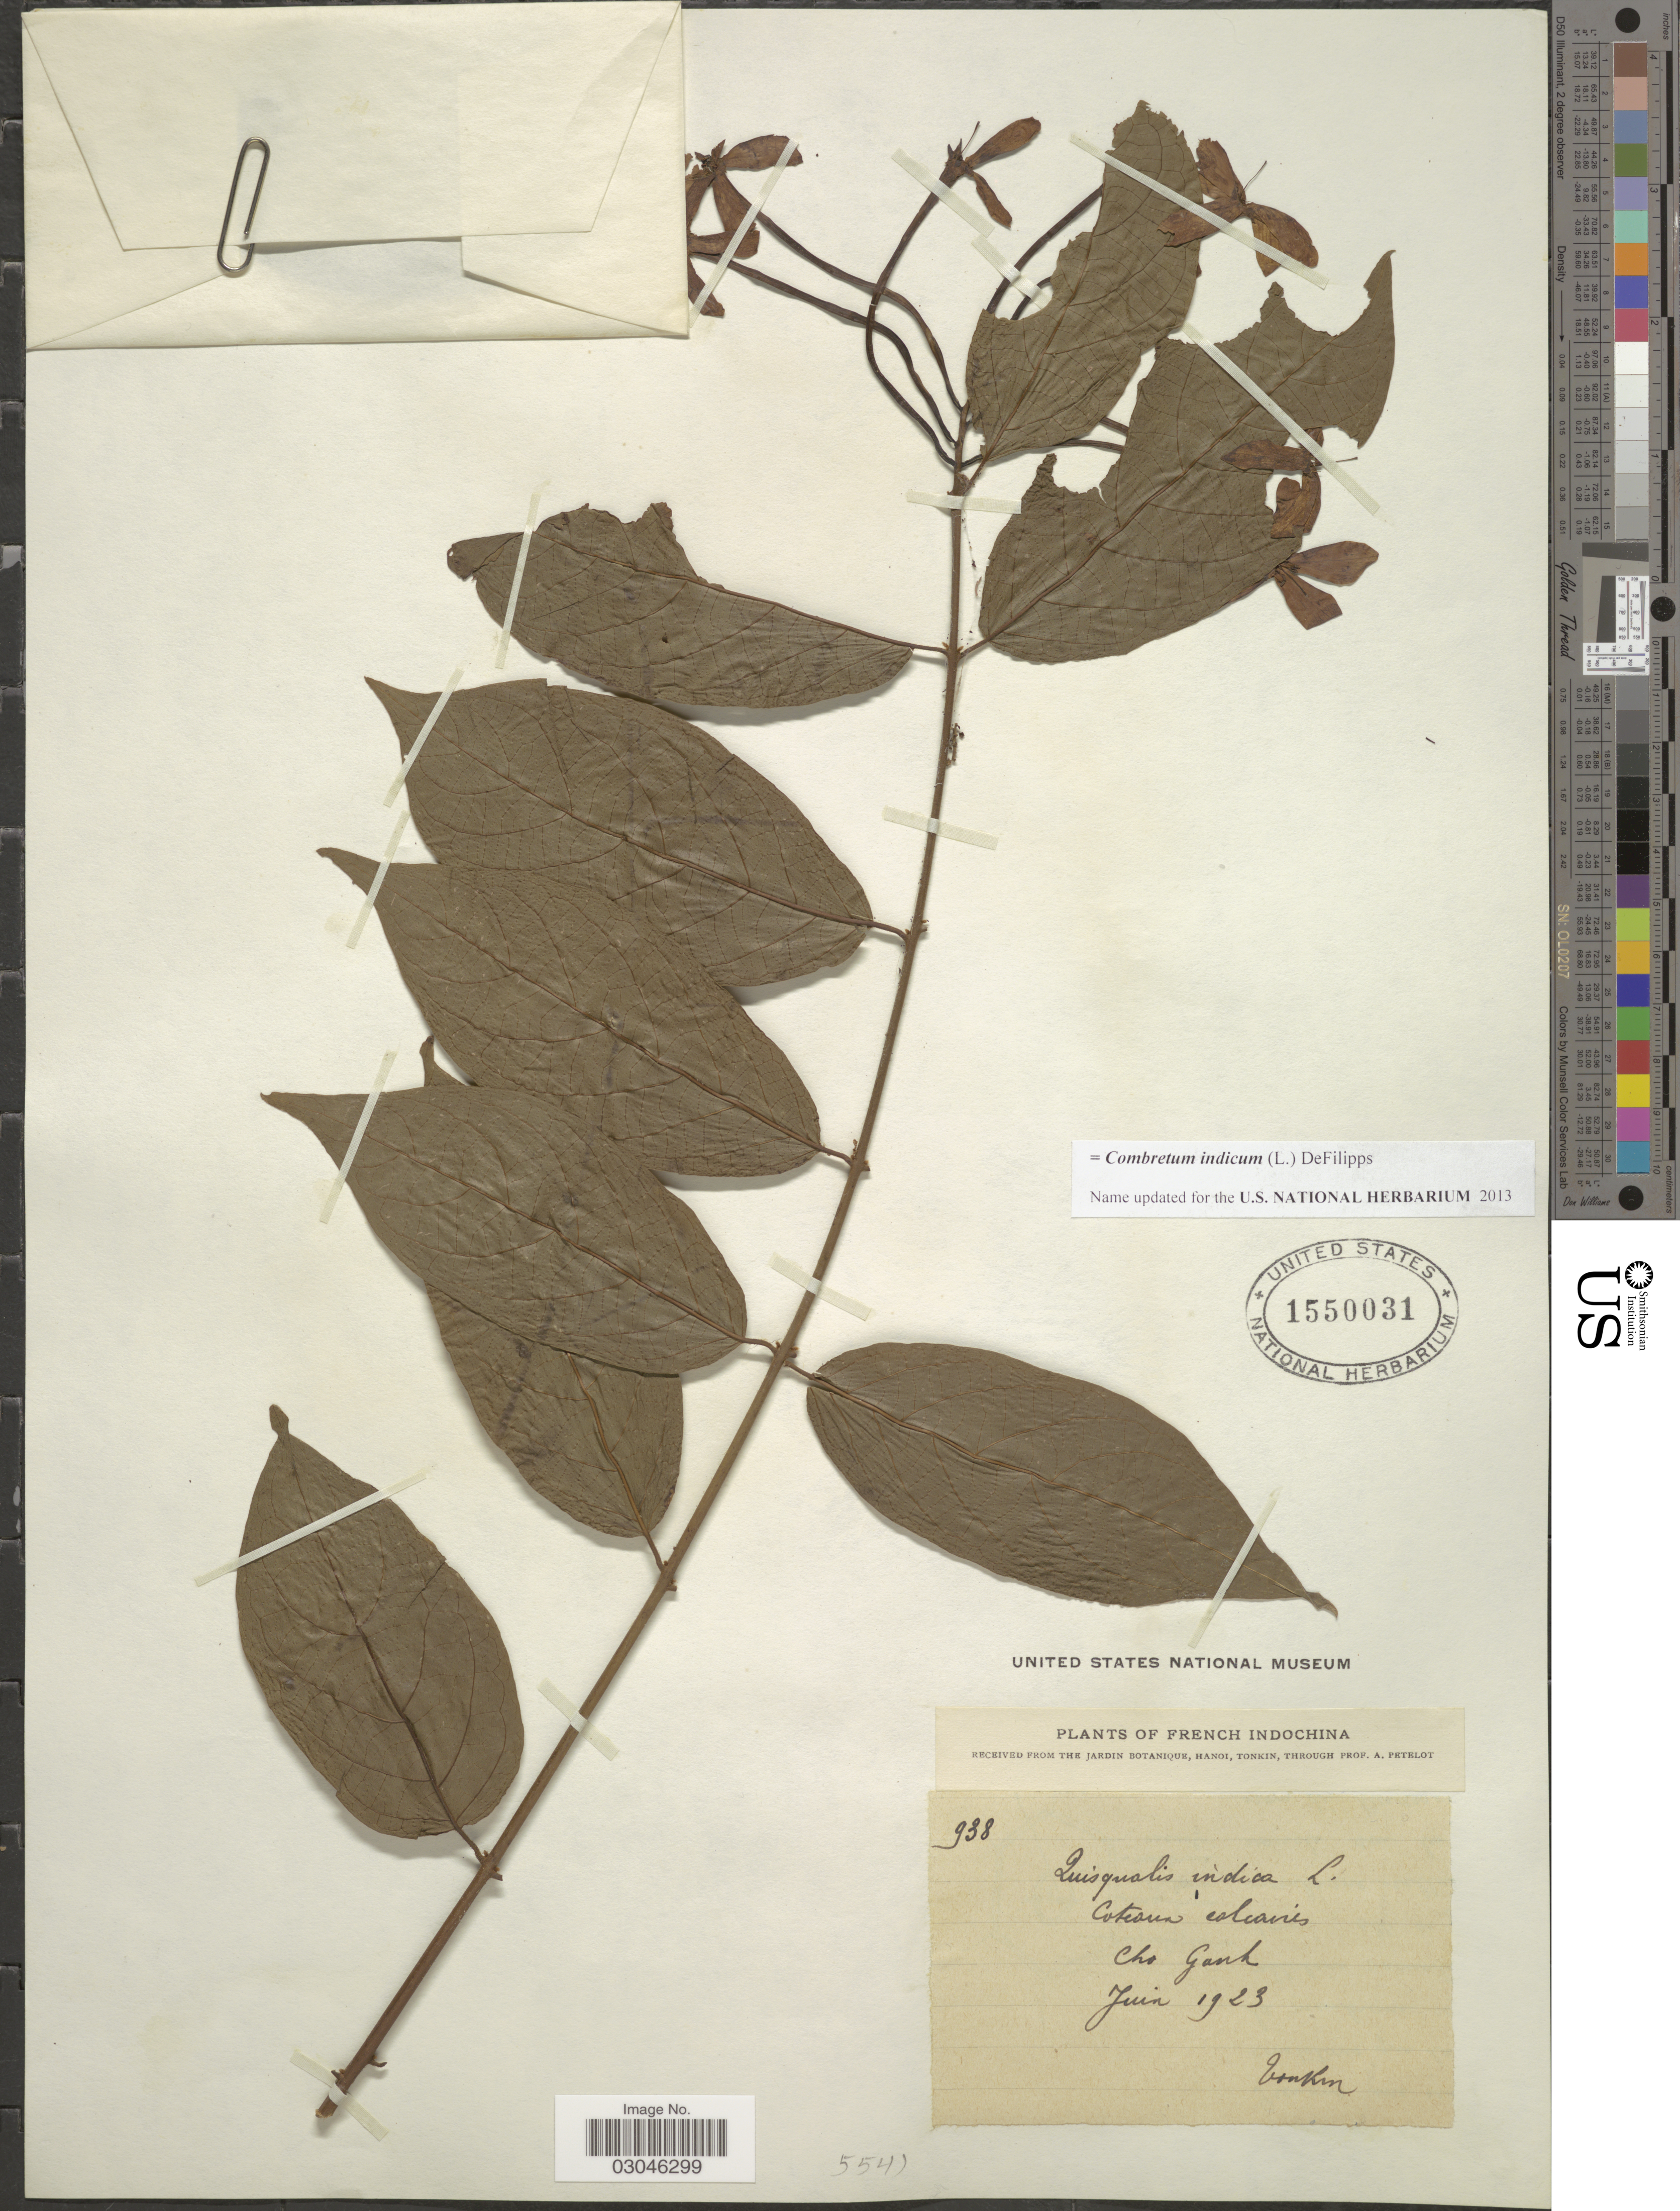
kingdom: Plantae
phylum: Tracheophyta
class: Magnoliopsida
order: Myrtales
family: Combretaceae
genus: Combretum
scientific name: Combretum indicum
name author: (L.) DeFilipps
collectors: A. Petelot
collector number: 938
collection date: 1923-06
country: Vietnam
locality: Tonkin. French Indochina. Cho Ganh.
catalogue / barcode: US 1550031